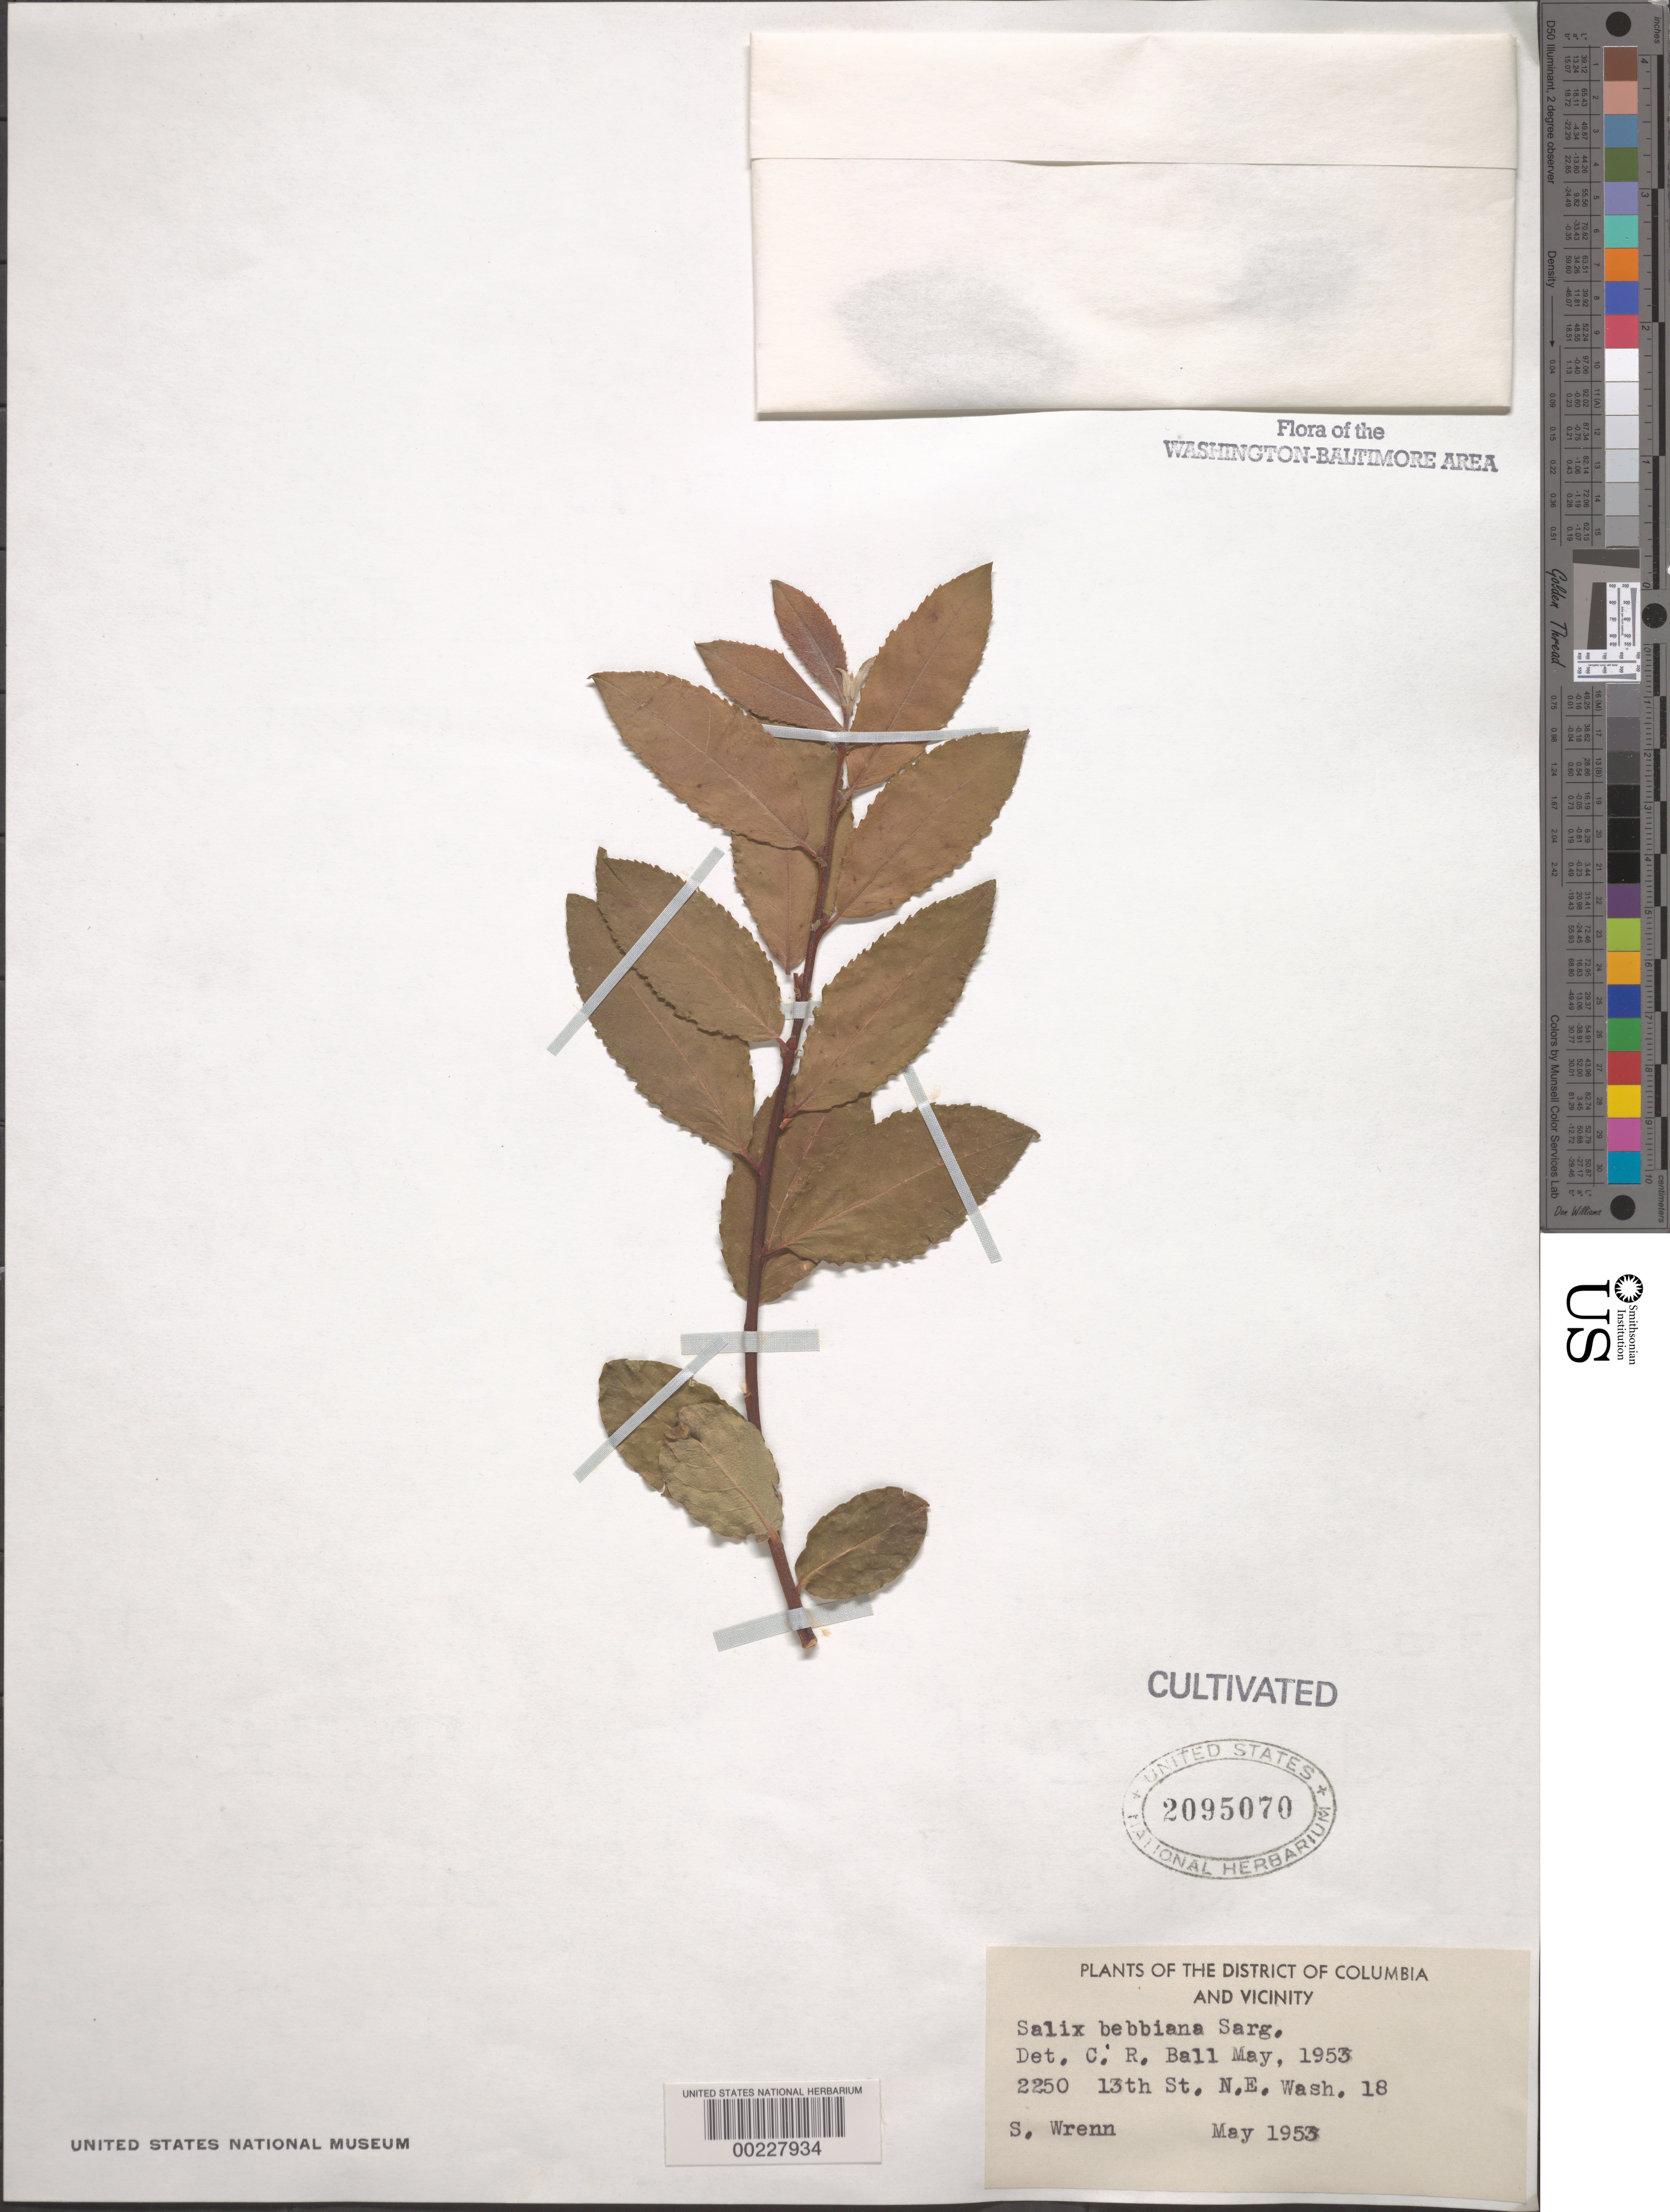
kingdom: Plantae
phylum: Tracheophyta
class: Magnoliopsida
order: Malpighiales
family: Salicaceae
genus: Salix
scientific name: Salix bebbiana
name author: Sarg.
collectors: S. Wrenn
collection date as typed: May 1953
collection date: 1953-05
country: United States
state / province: District of Columbia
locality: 2250 13th St NE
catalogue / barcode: US 2095070